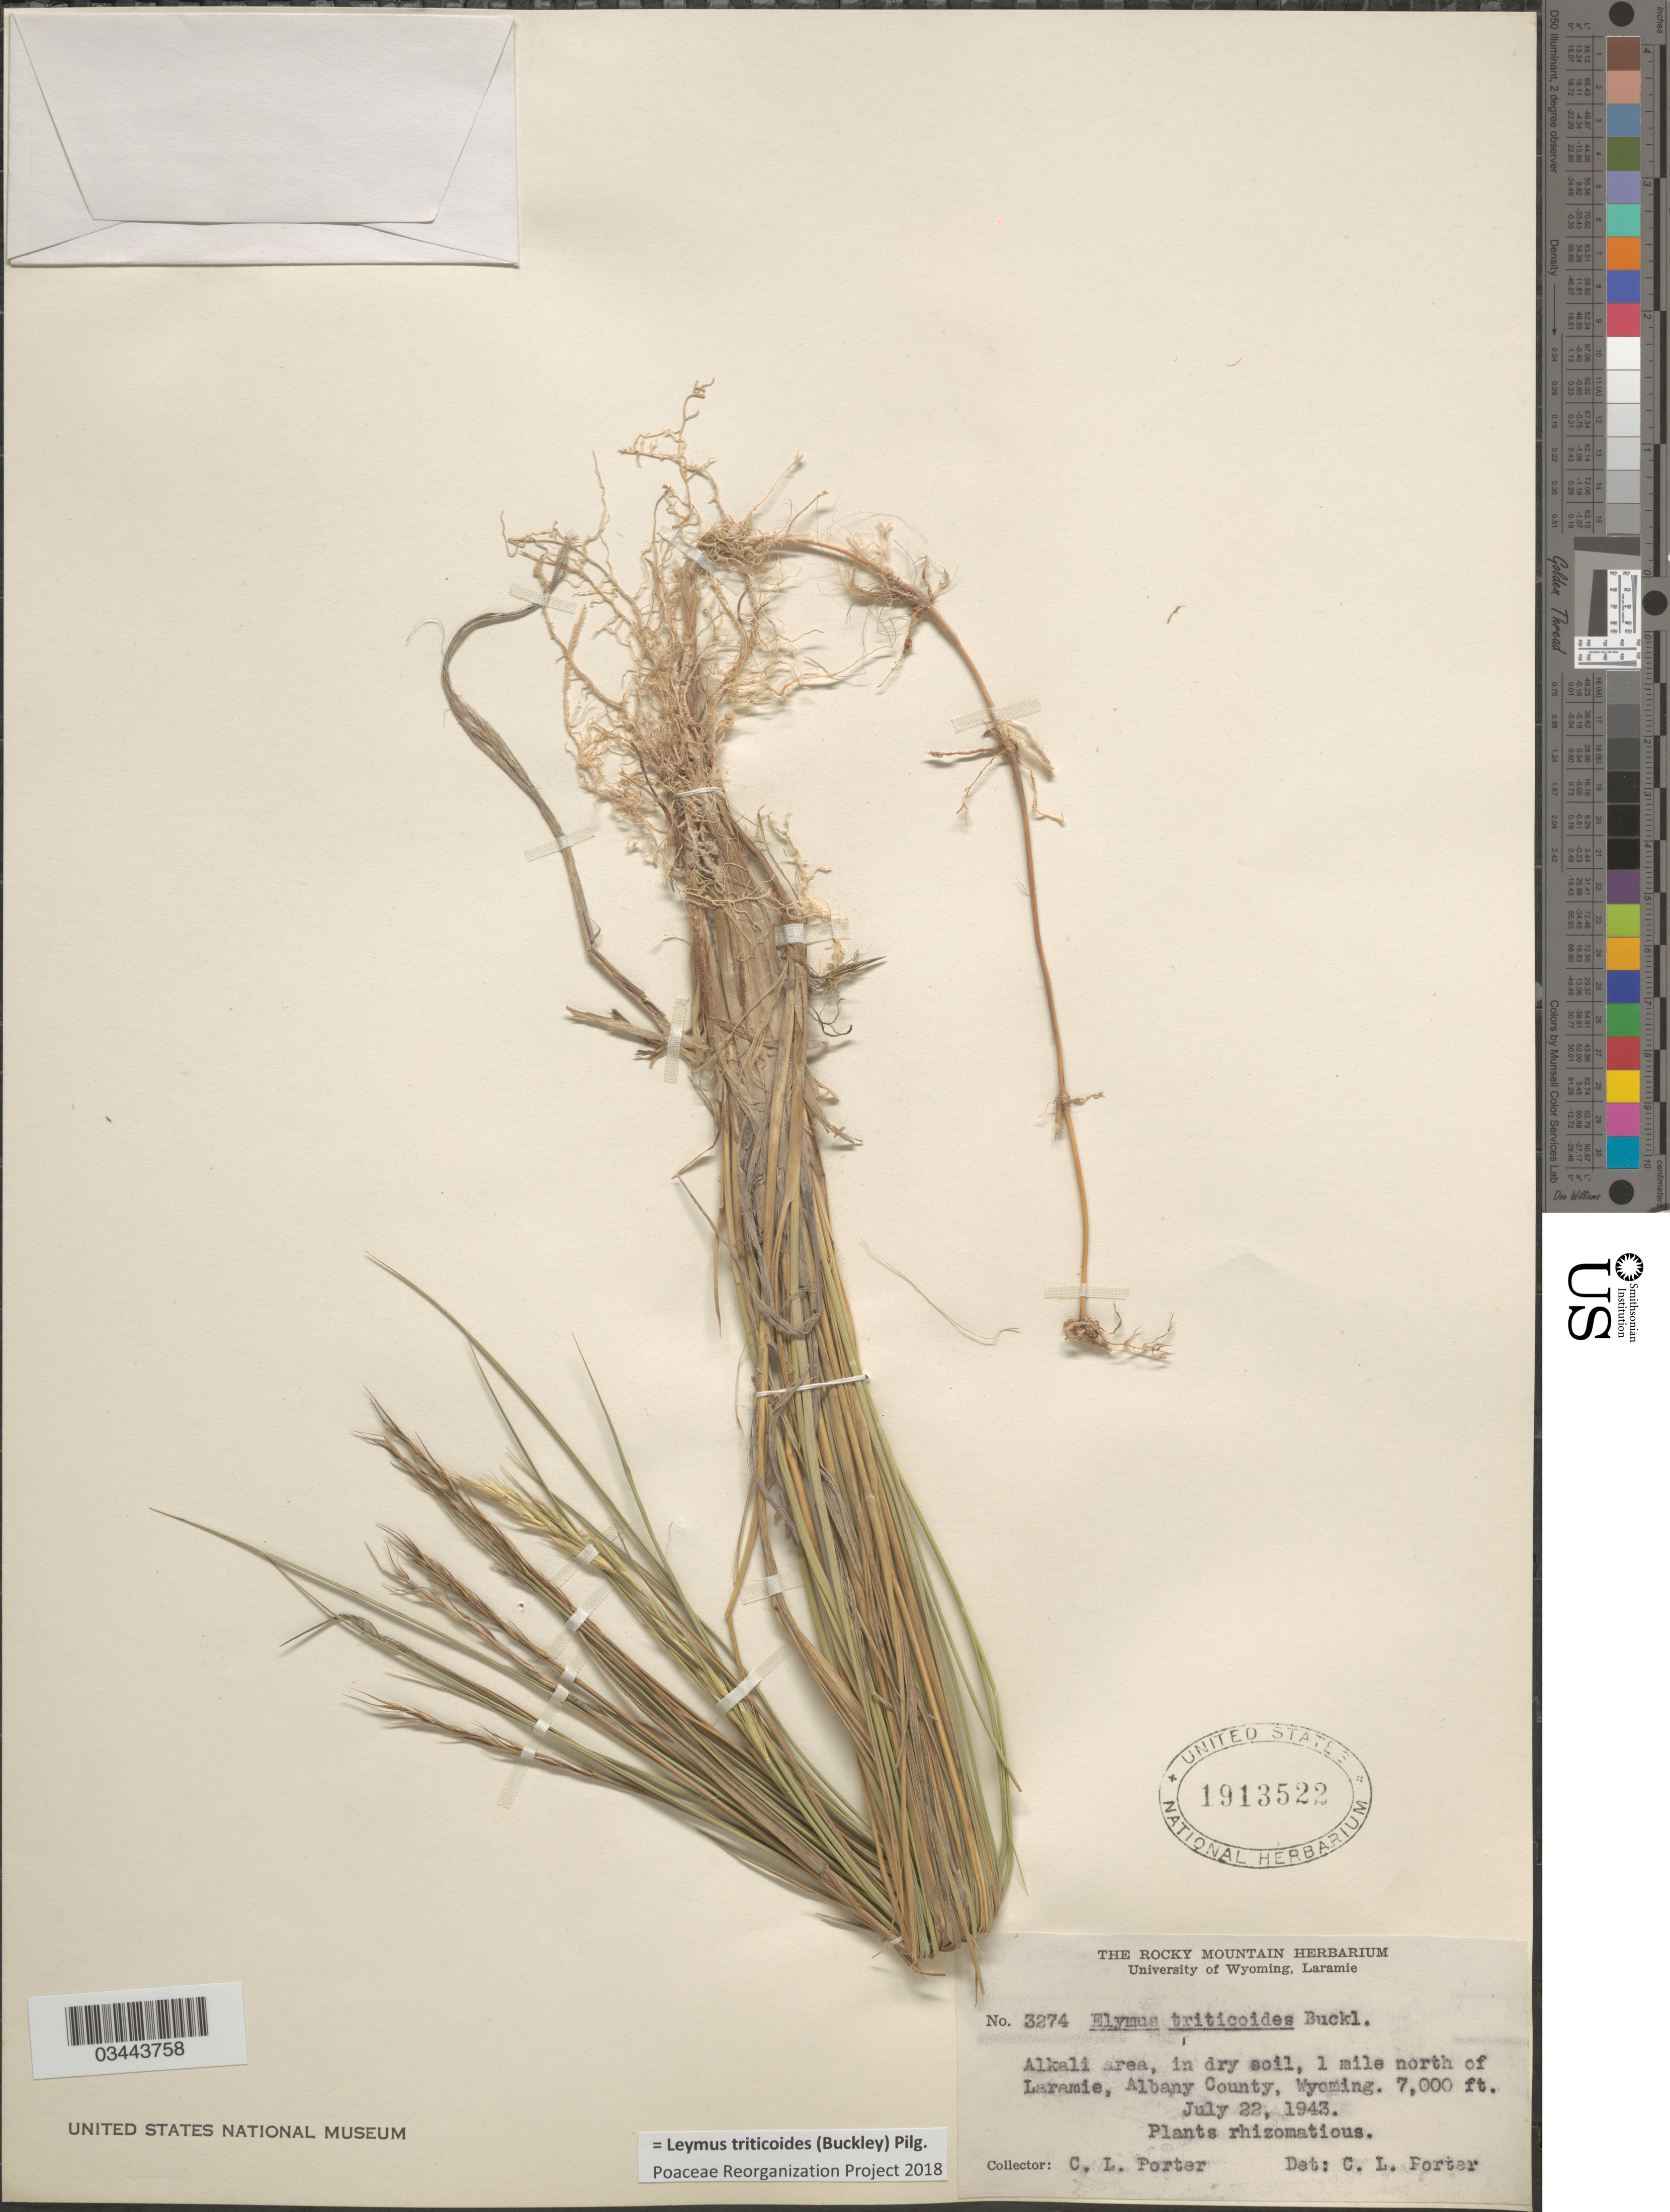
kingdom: Plantae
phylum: Tracheophyta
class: Liliopsida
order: Poales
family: Poaceae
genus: Leymus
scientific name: Leymus triticoides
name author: (Buckley) Pilg.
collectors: C. L. Porter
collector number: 3274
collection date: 1943-07-22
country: United States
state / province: Wyoming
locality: Alkali area, in dry soil, 1 mile north of Laramie, Albany County.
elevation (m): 2134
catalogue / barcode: US 1913522